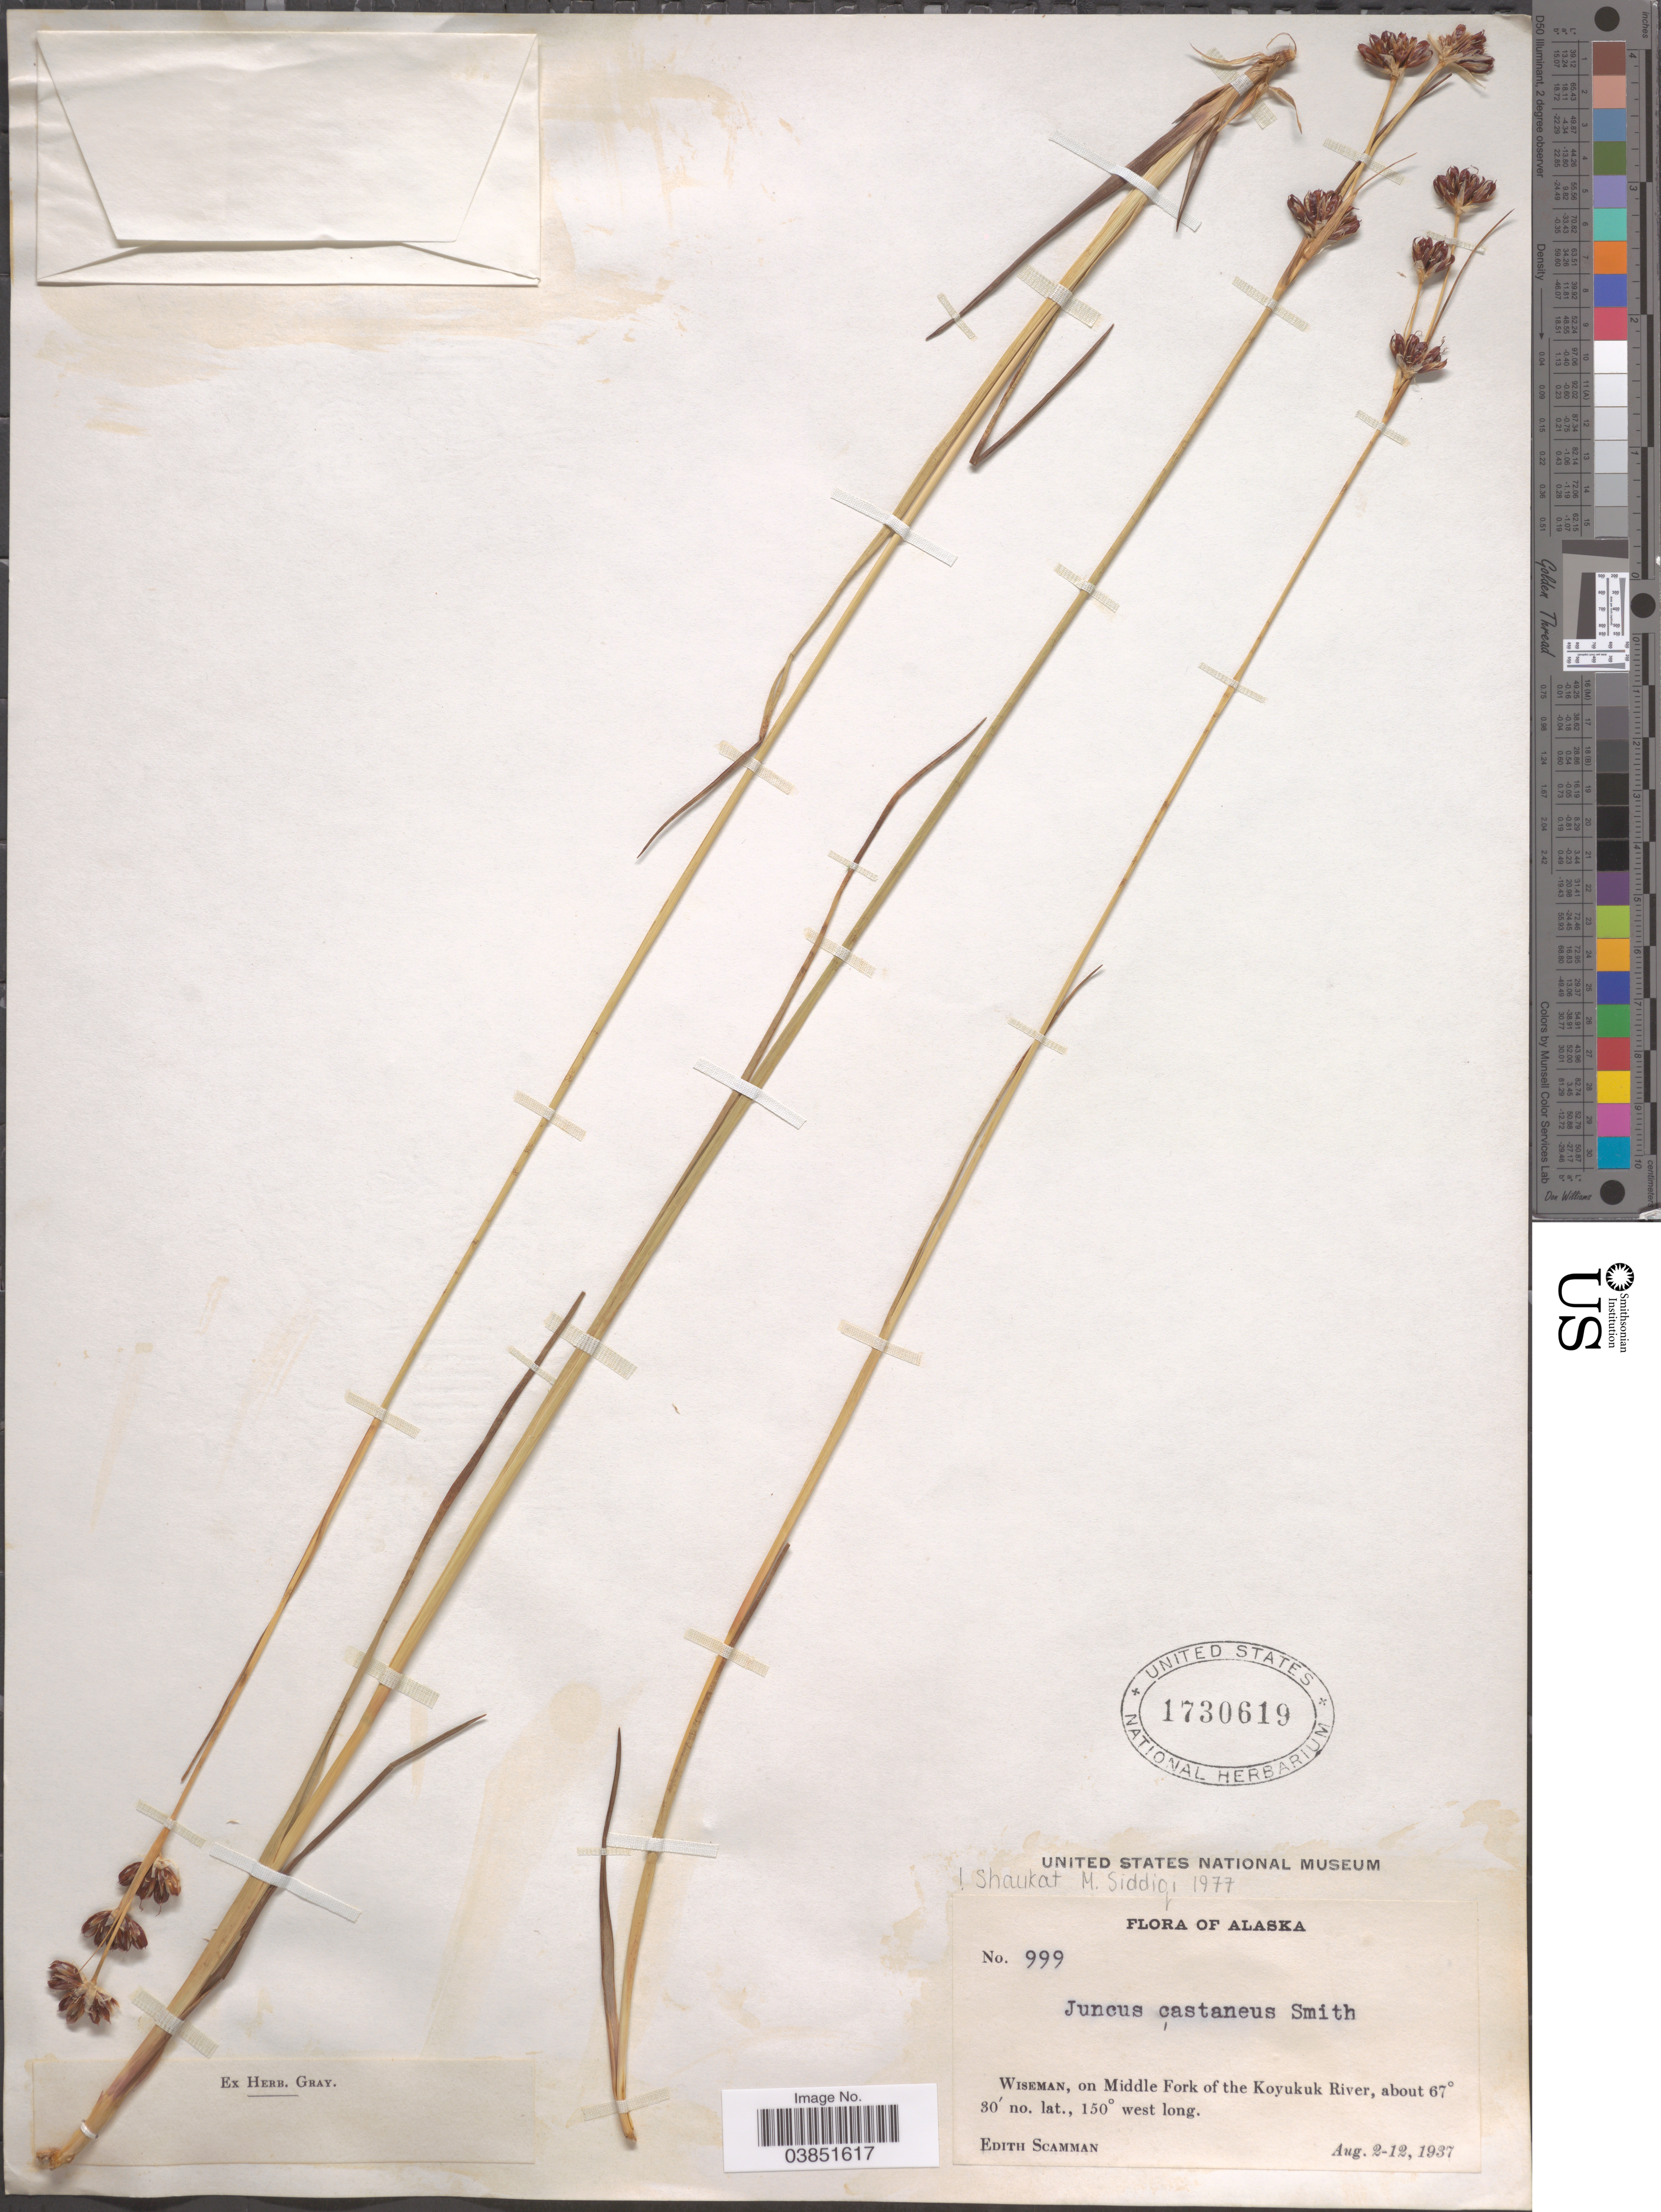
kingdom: Plantae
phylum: Tracheophyta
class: Liliopsida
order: Poales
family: Juncaceae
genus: Juncus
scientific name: Juncus castaneus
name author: Sm.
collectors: E. Scamman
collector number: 999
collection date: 1937-08-02/1937-08-12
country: United States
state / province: Alaska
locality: Wiseman, on Middle Fork of the Koyukuk River.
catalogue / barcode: US 1730619